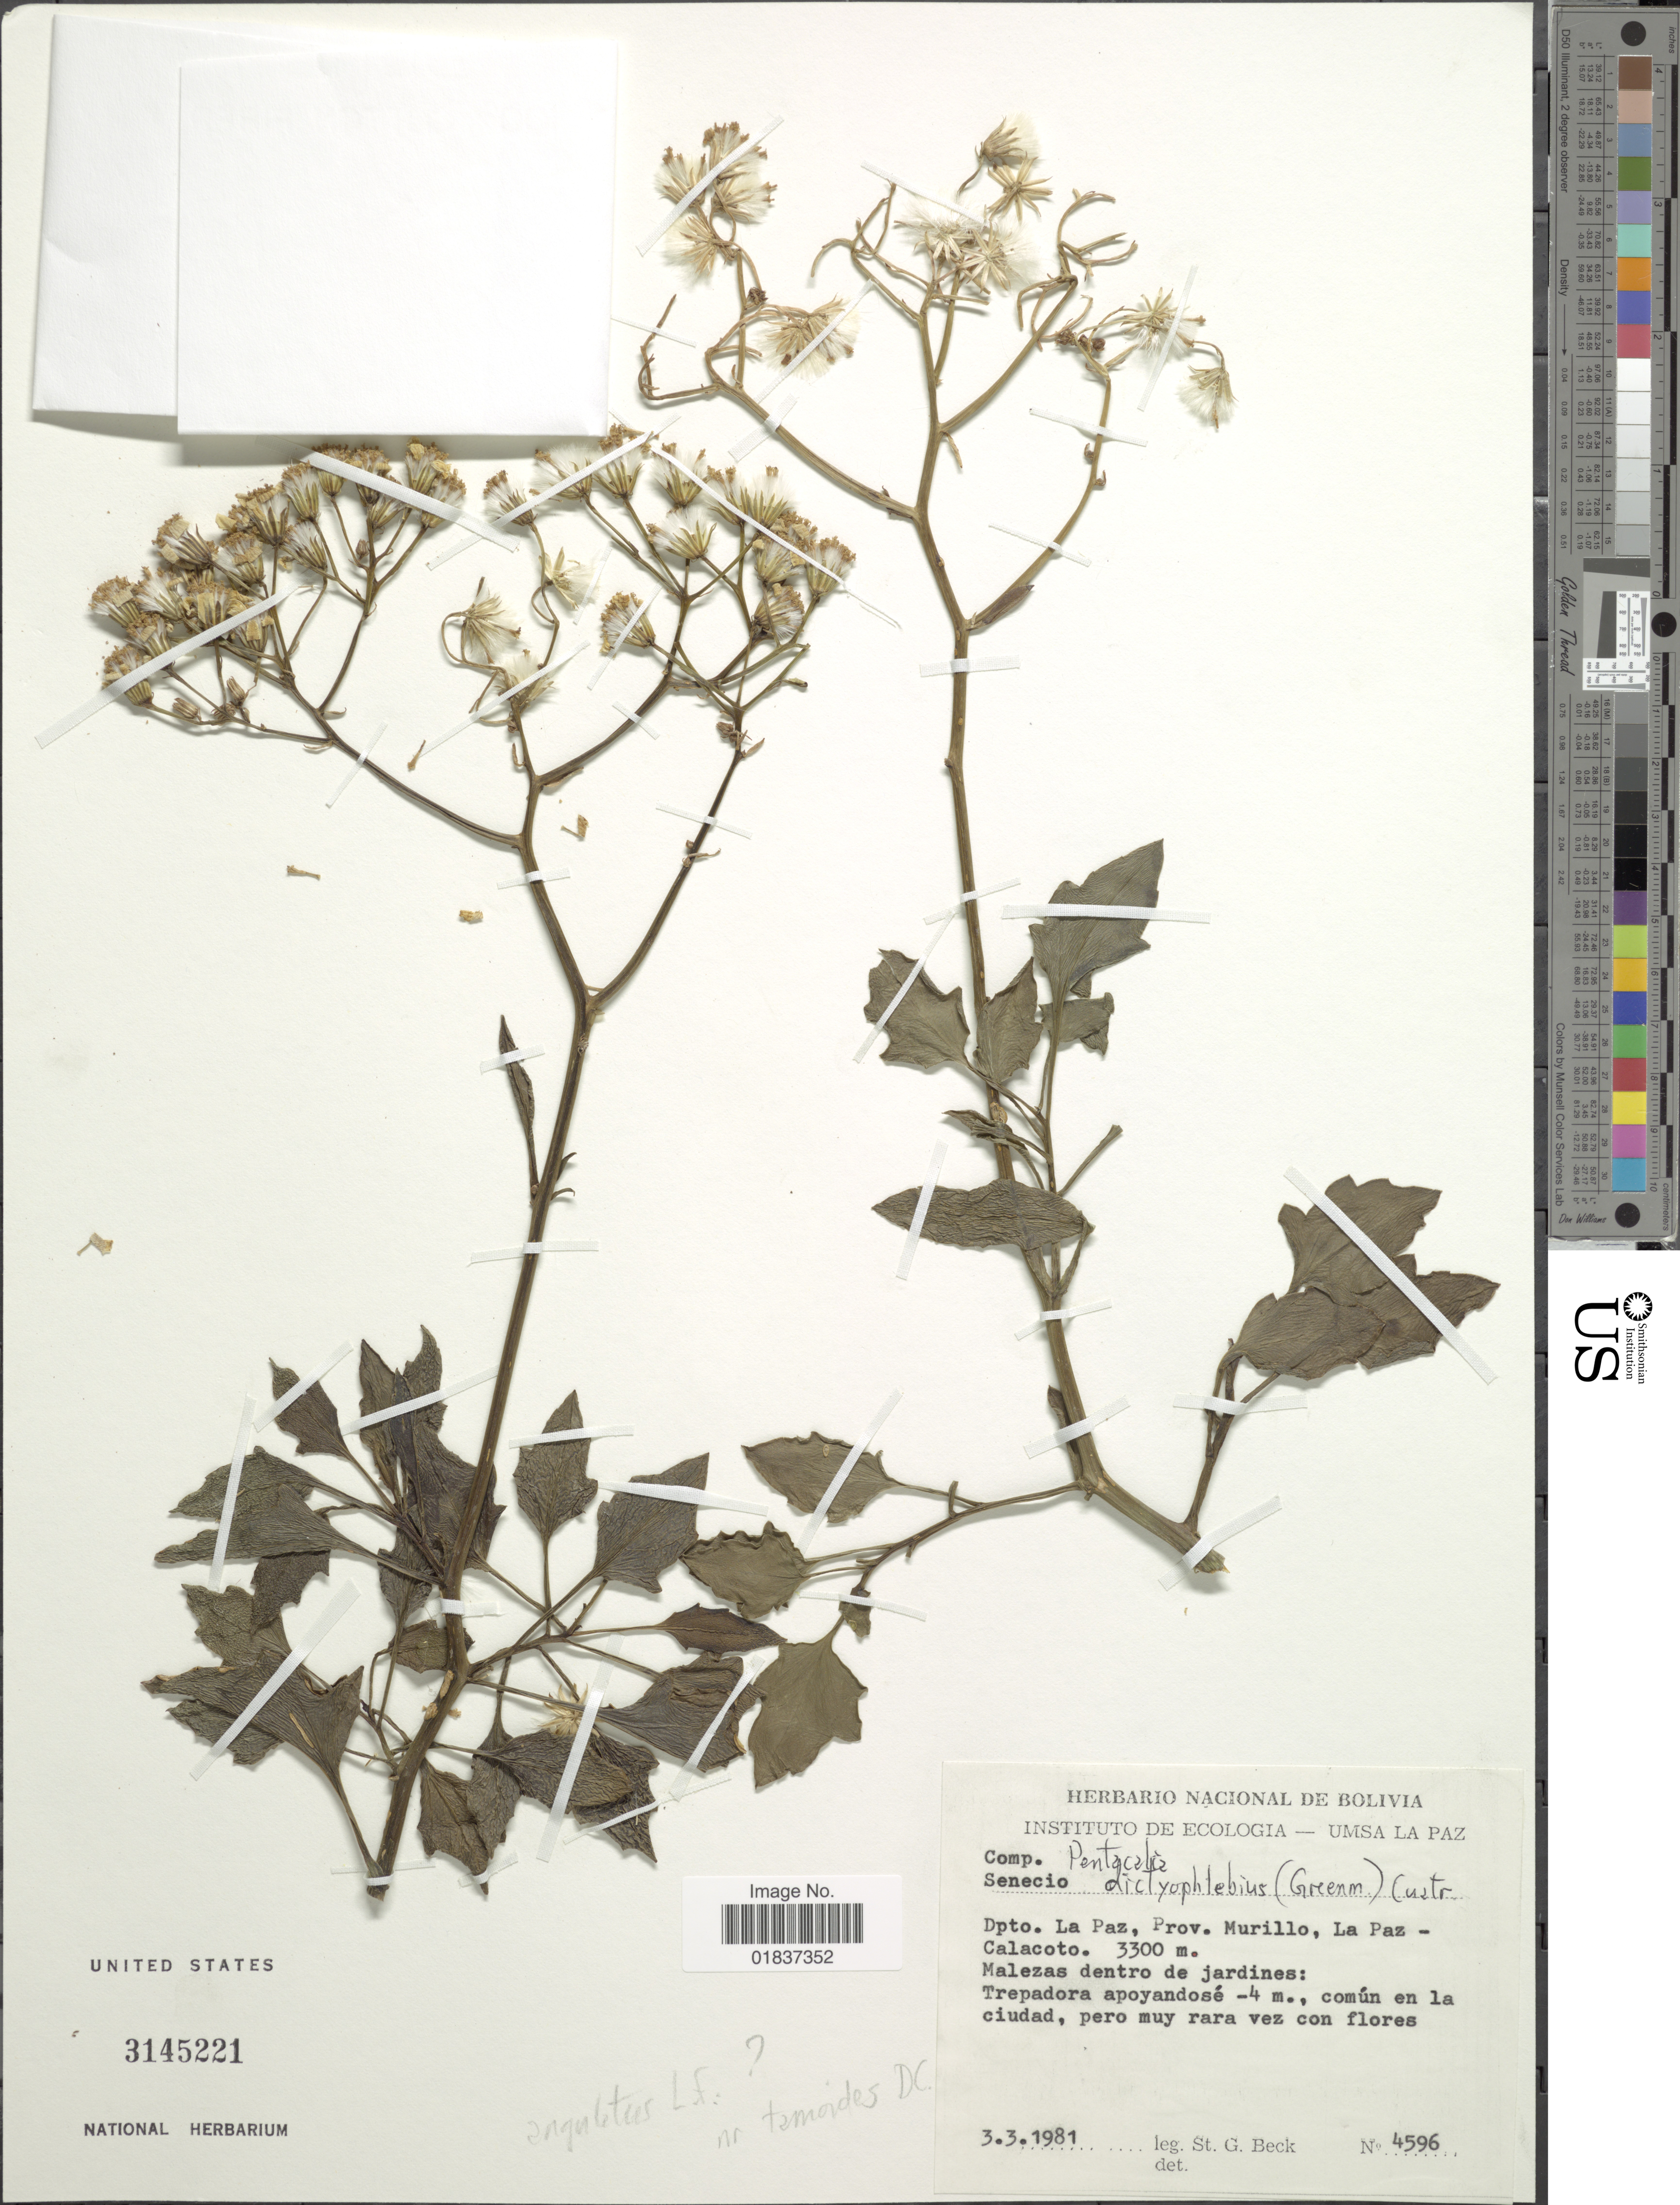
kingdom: Plantae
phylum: Tracheophyta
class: Magnoliopsida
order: Asterales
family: Asteraceae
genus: Senecio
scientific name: Senecio angulatus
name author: L. f.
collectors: S. G. Beck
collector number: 4596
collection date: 1981-03-03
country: Bolivia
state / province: La Paz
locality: Dpto. La Paz: Prov. Murillo. Calacoto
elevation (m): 3300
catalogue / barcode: US 3145221